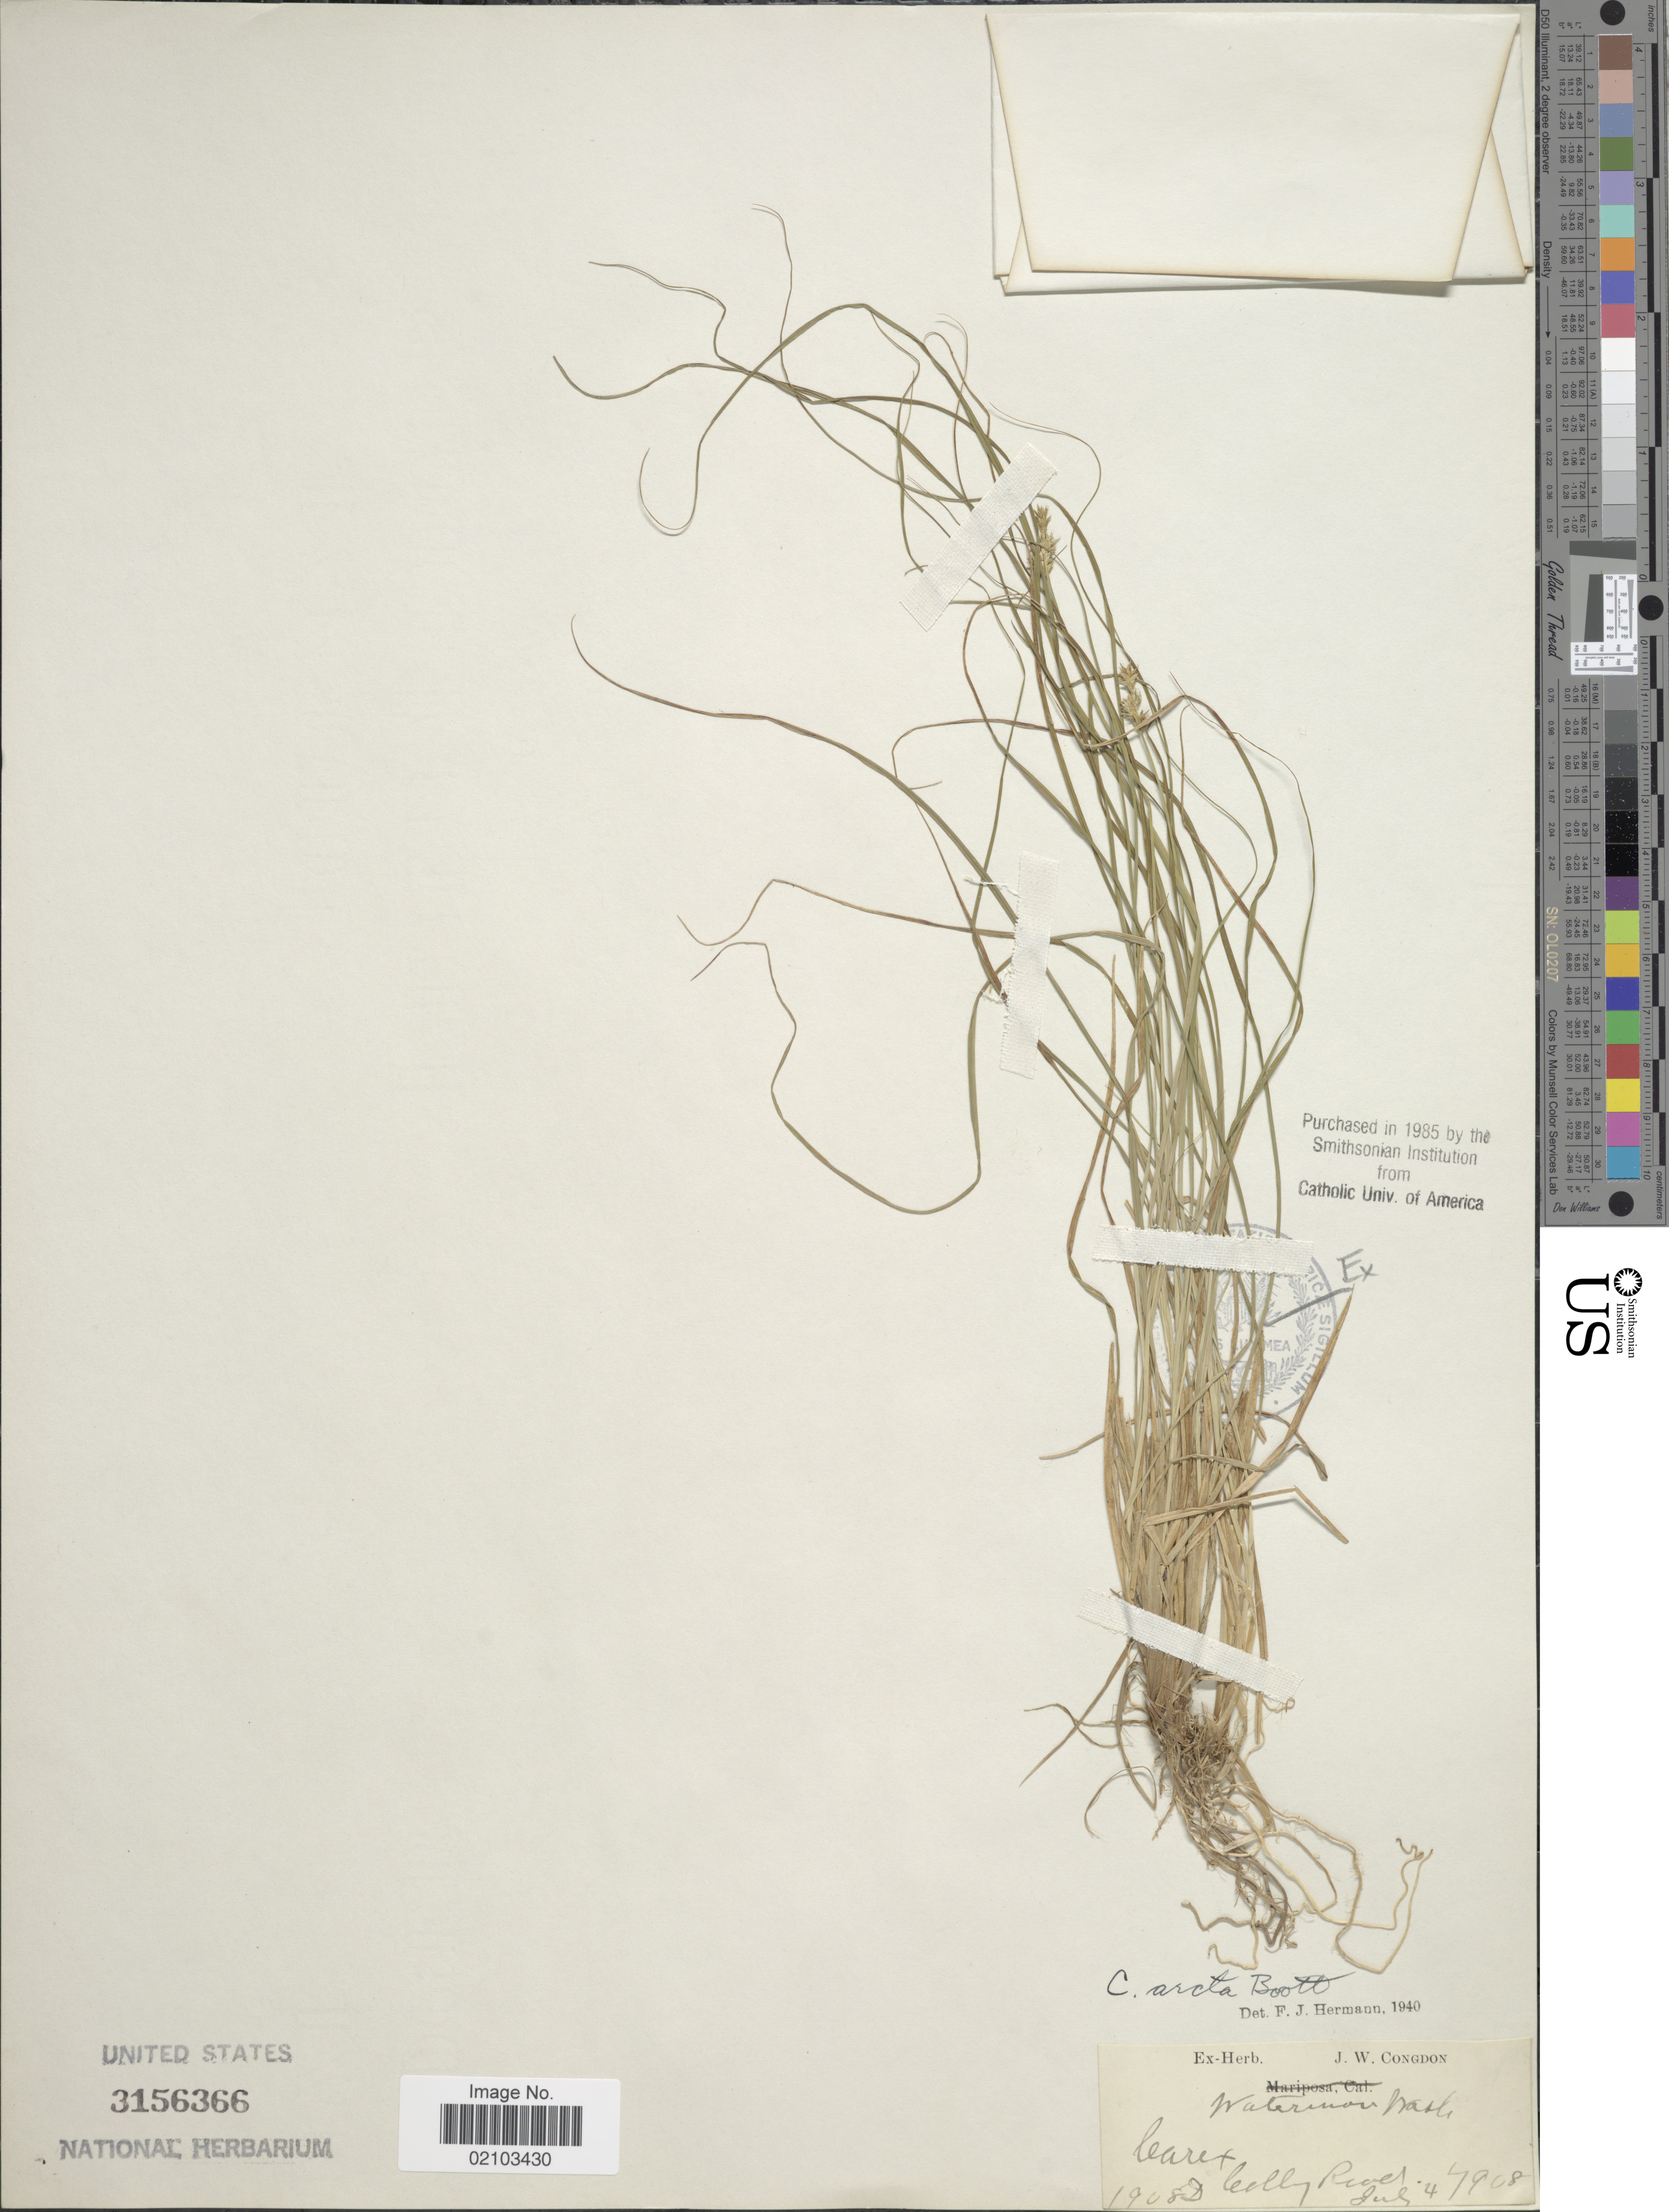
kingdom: Plantae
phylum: Tracheophyta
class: Liliopsida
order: Poales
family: Cyperaceae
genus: Carex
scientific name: Carex arcta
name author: Boott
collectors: ex herb. J. W. Congdon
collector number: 1908D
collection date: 1908-07-04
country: United States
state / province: Washington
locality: Waterman, Wash. Cully River.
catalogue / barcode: US 3156366